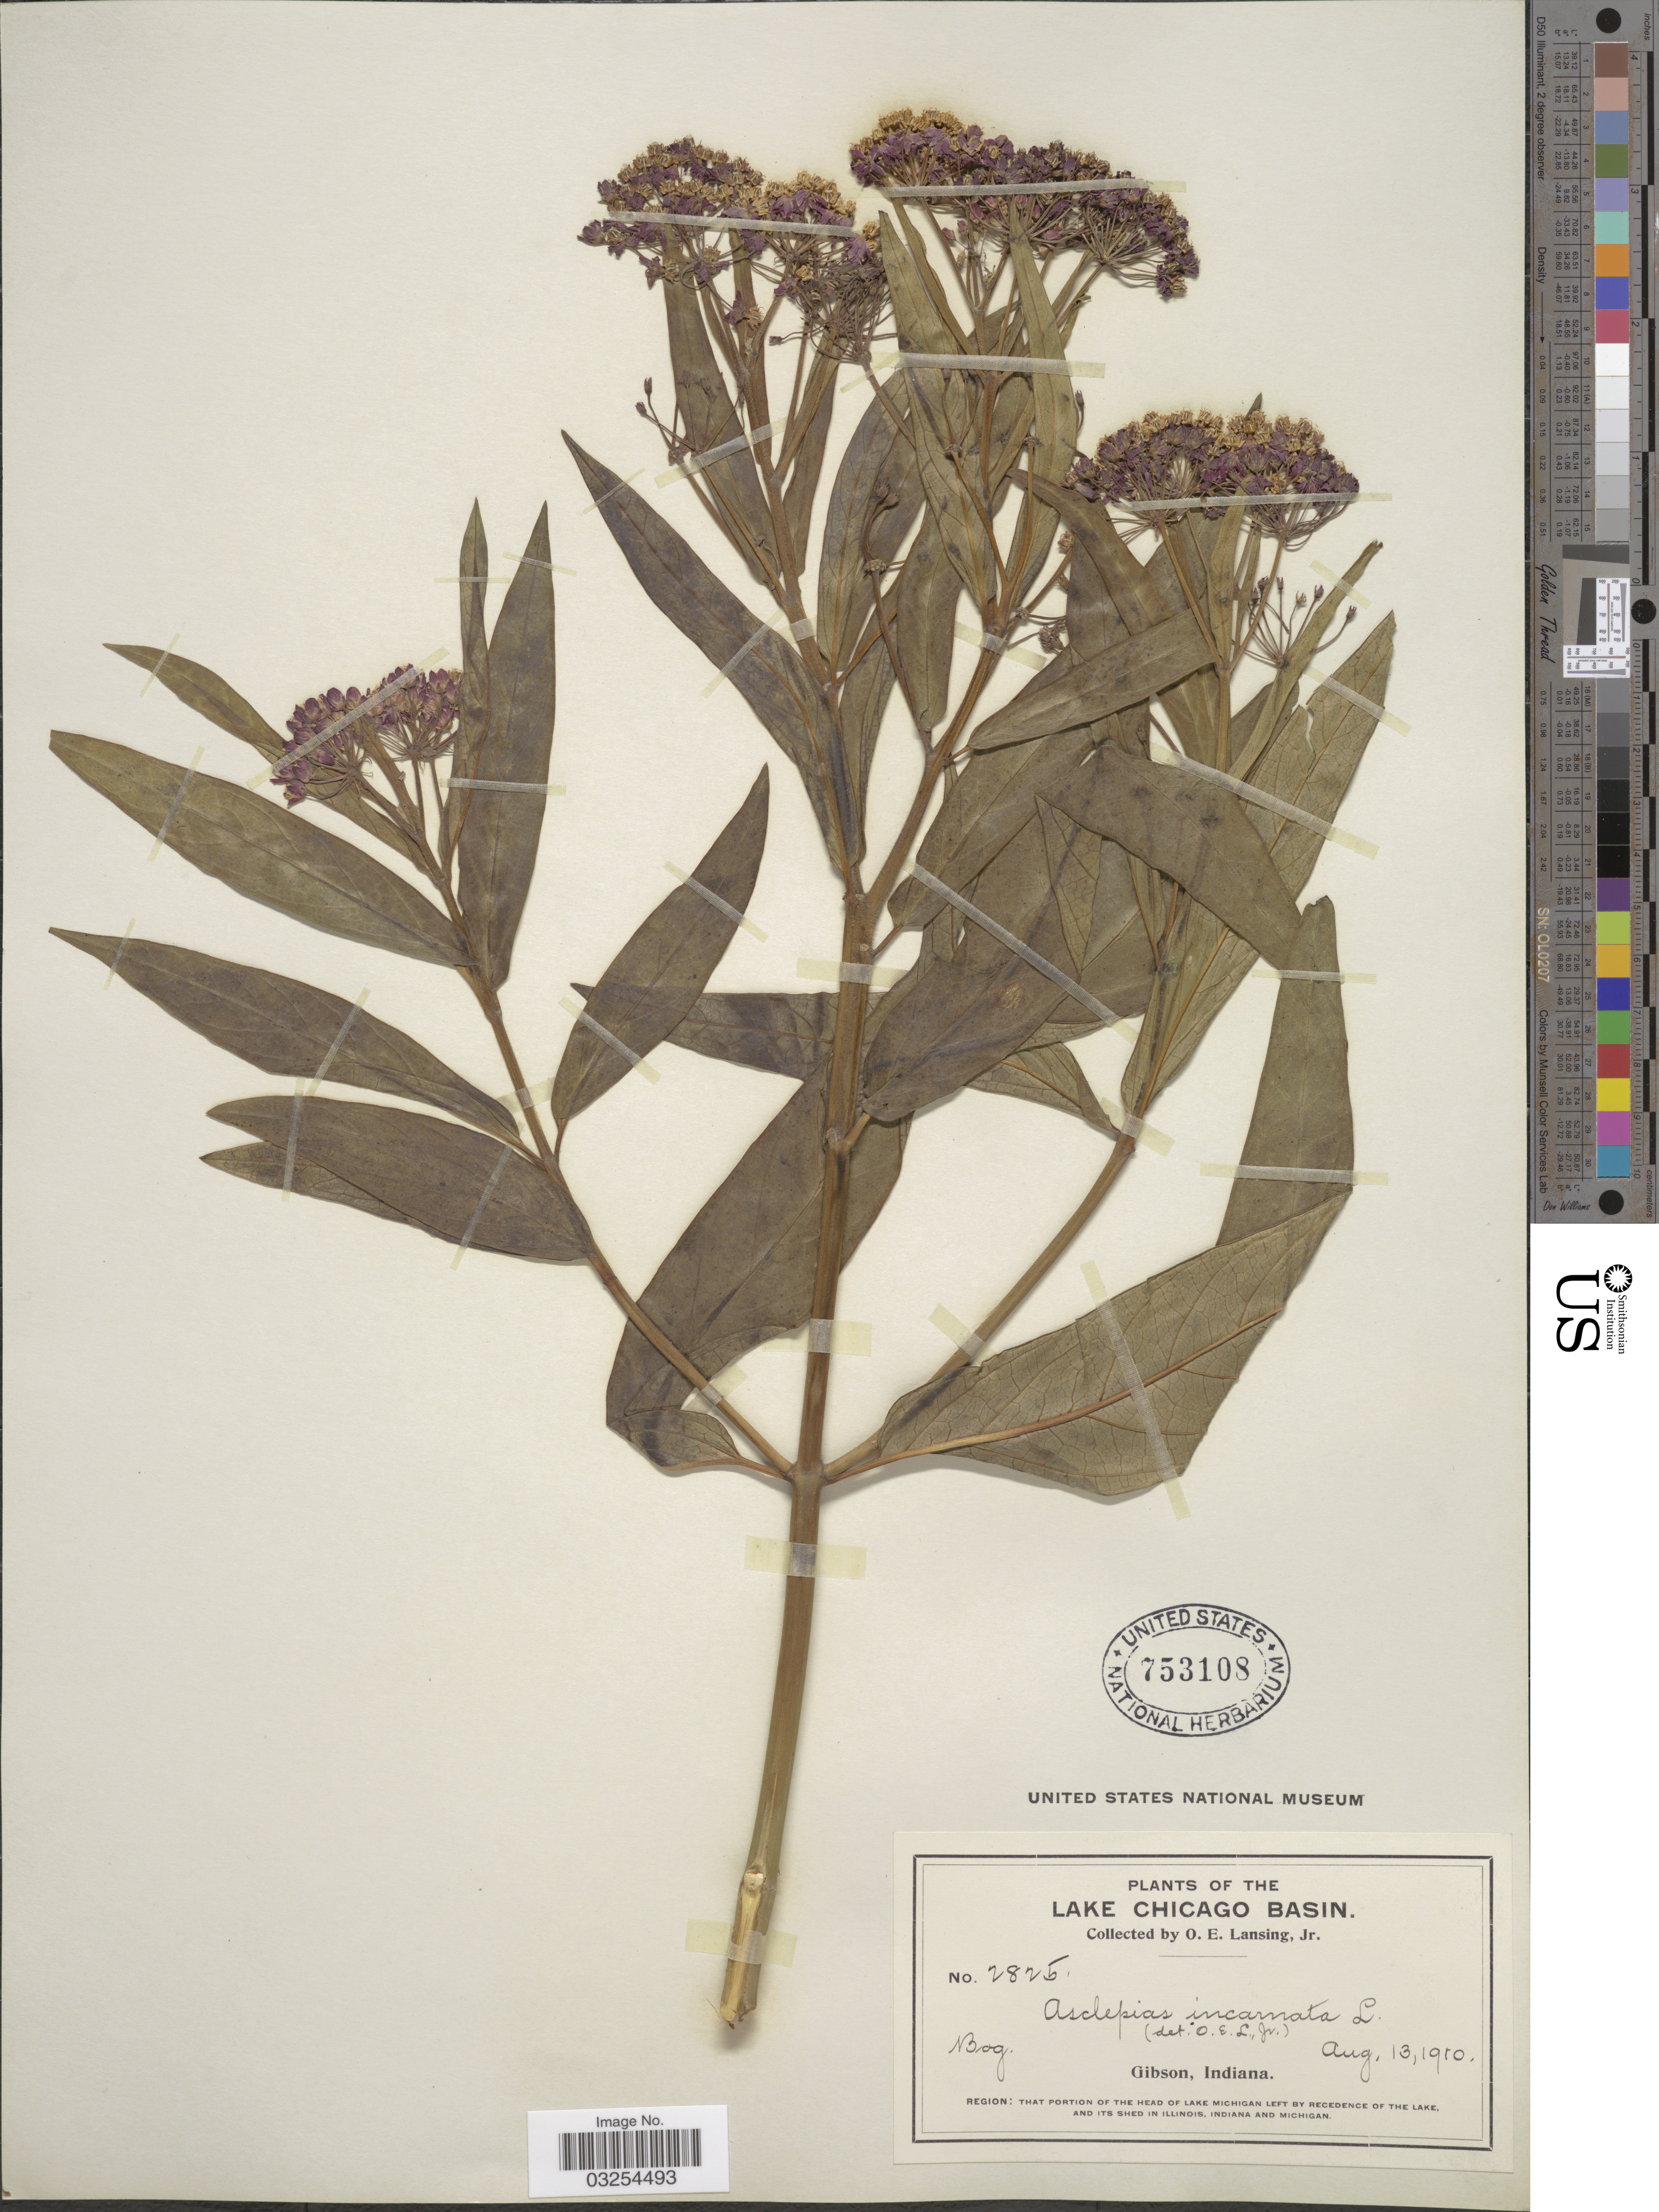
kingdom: Plantae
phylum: Tracheophyta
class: Magnoliopsida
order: Gentianales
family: Apocynaceae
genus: Asclepias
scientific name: Asclepias incarnata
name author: L.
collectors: O. Lansing Jr.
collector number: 2825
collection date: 1910-08-13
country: United States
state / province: Indiana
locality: Lake Chicago Basin. Gibson.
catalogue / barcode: US 753108